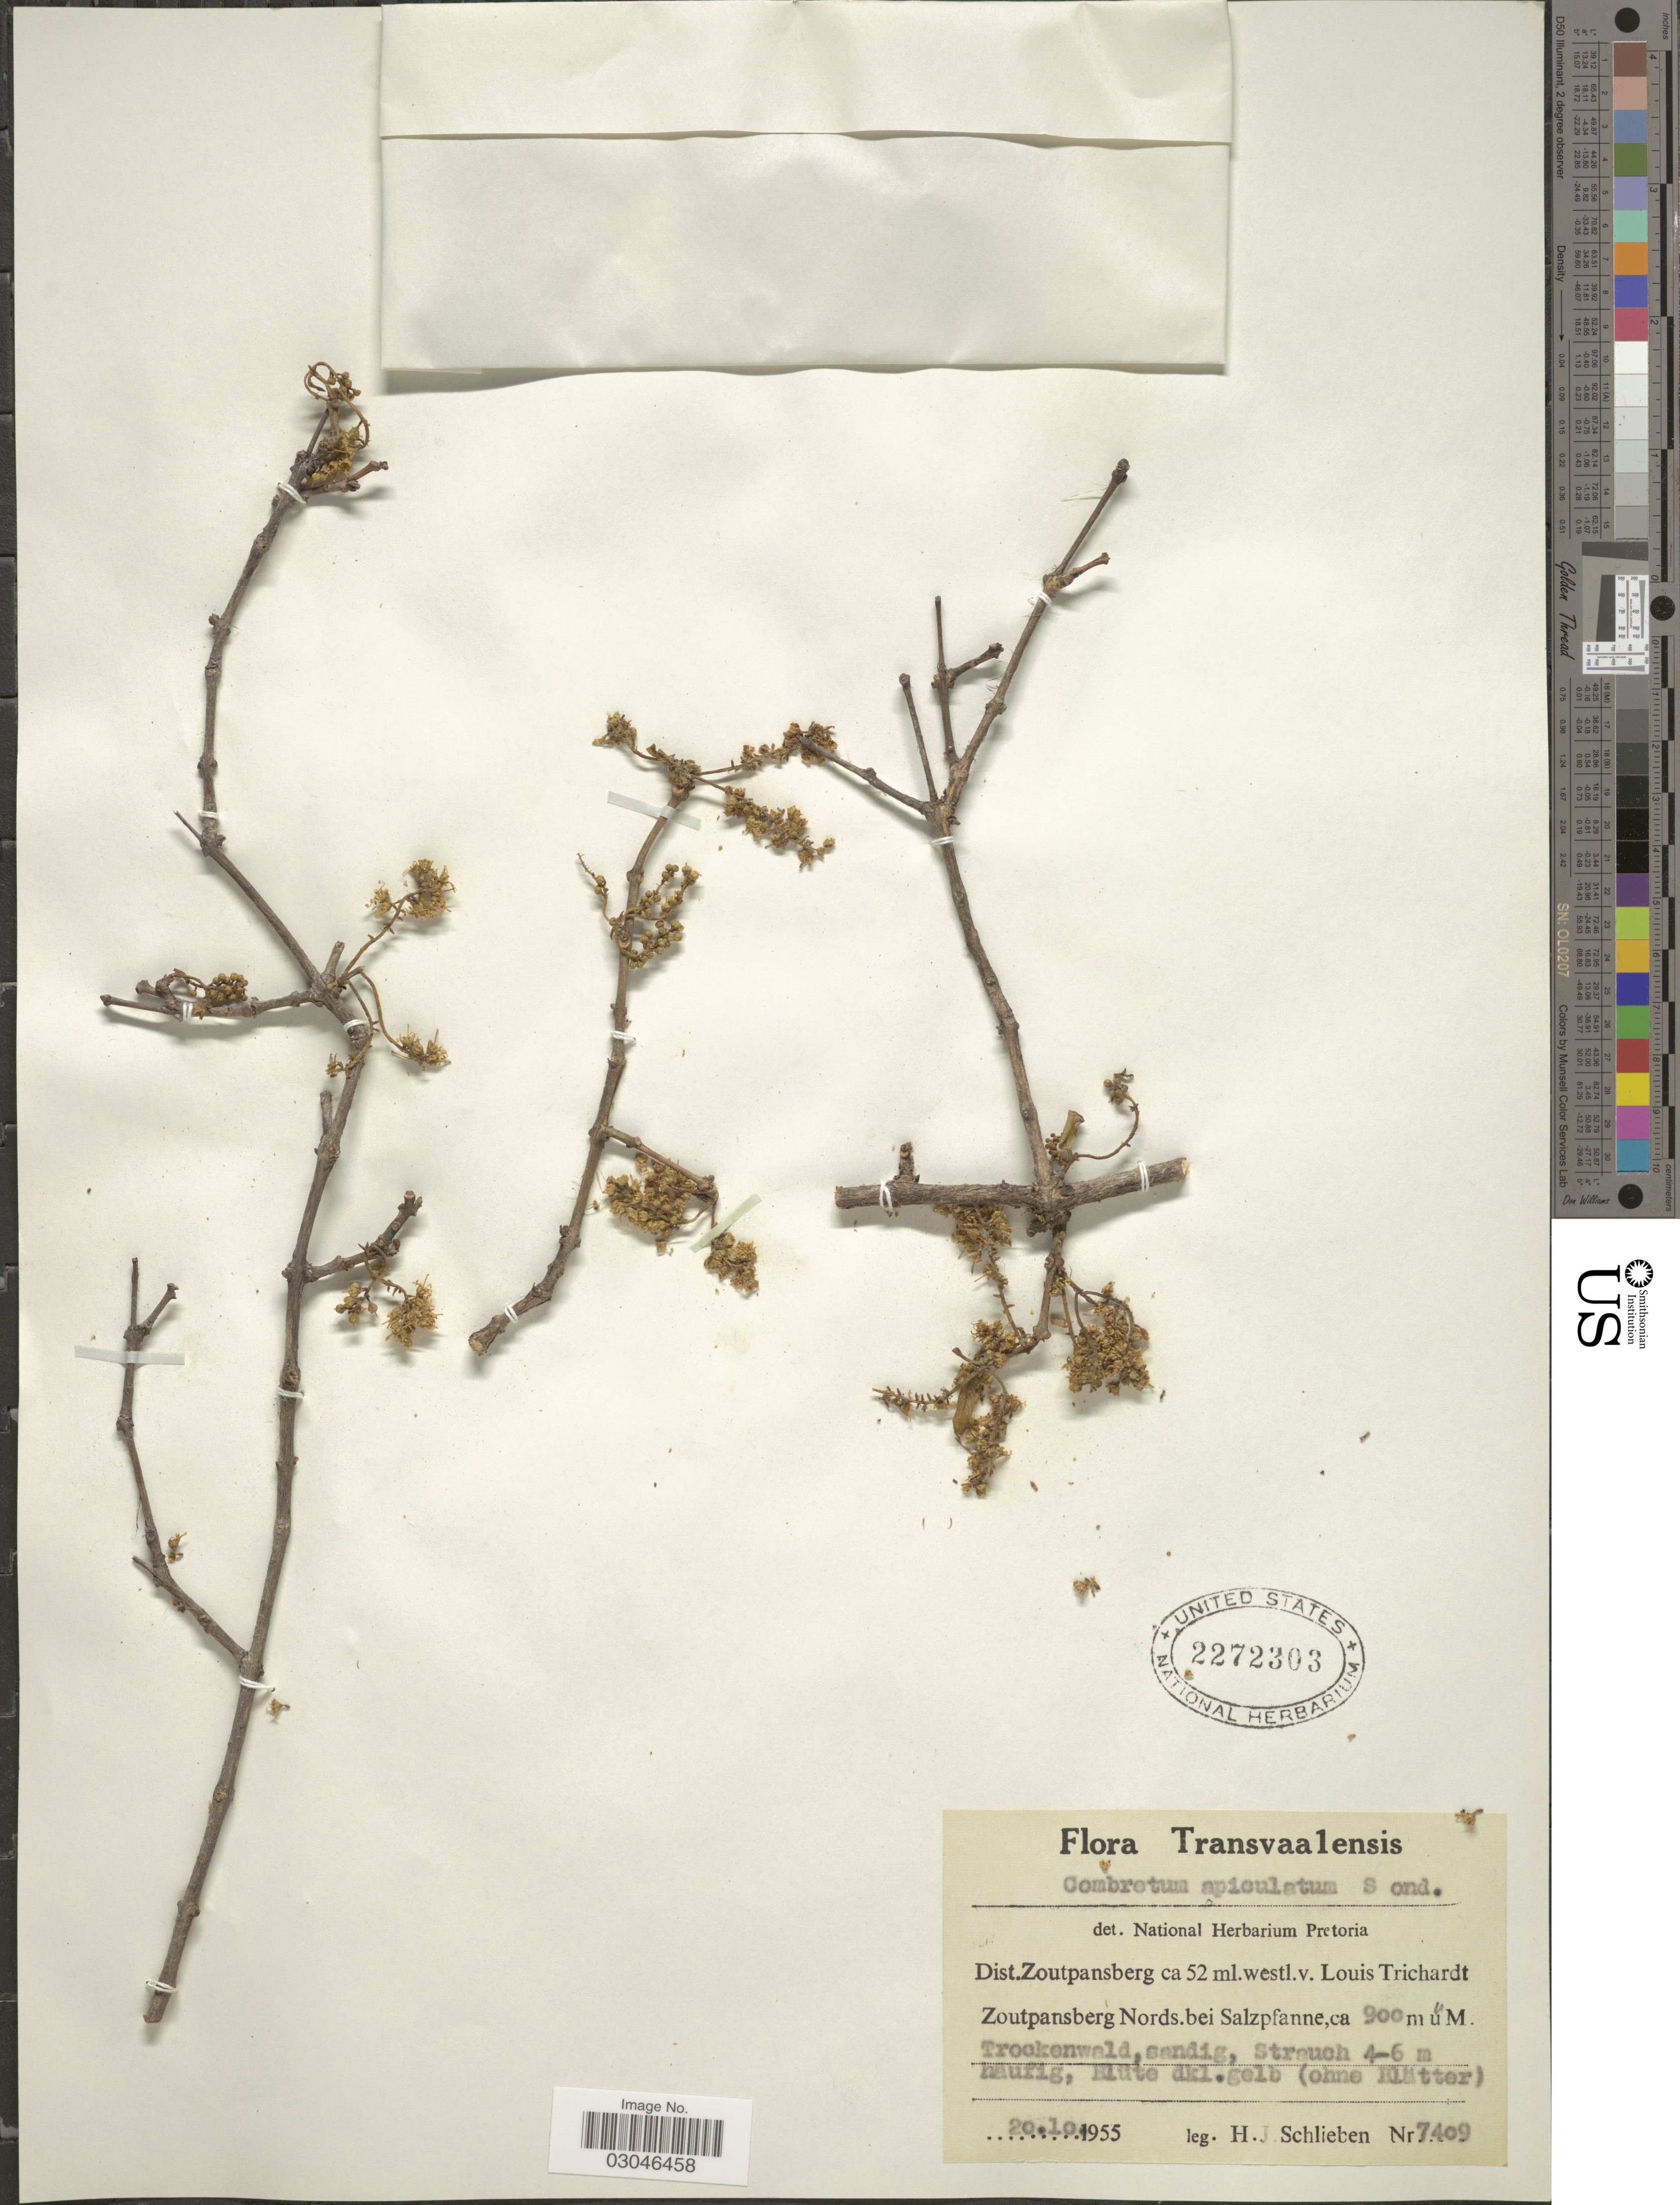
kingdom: Plantae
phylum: Tracheophyta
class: Magnoliopsida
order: Myrtales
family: Combretaceae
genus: Combretum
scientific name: Combretum apiculatum subsp. apiculatum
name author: Sond.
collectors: H. J. Schlieben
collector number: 7409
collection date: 1955-10-20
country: South Africa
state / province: Limpopo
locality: Transvaalensis. Dist. Zoutpansberg ca 52 ml.westl.v. Louis Trichardt Zoutpansberg Nords. bei Salzpfanne.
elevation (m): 900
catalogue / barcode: US 2272303